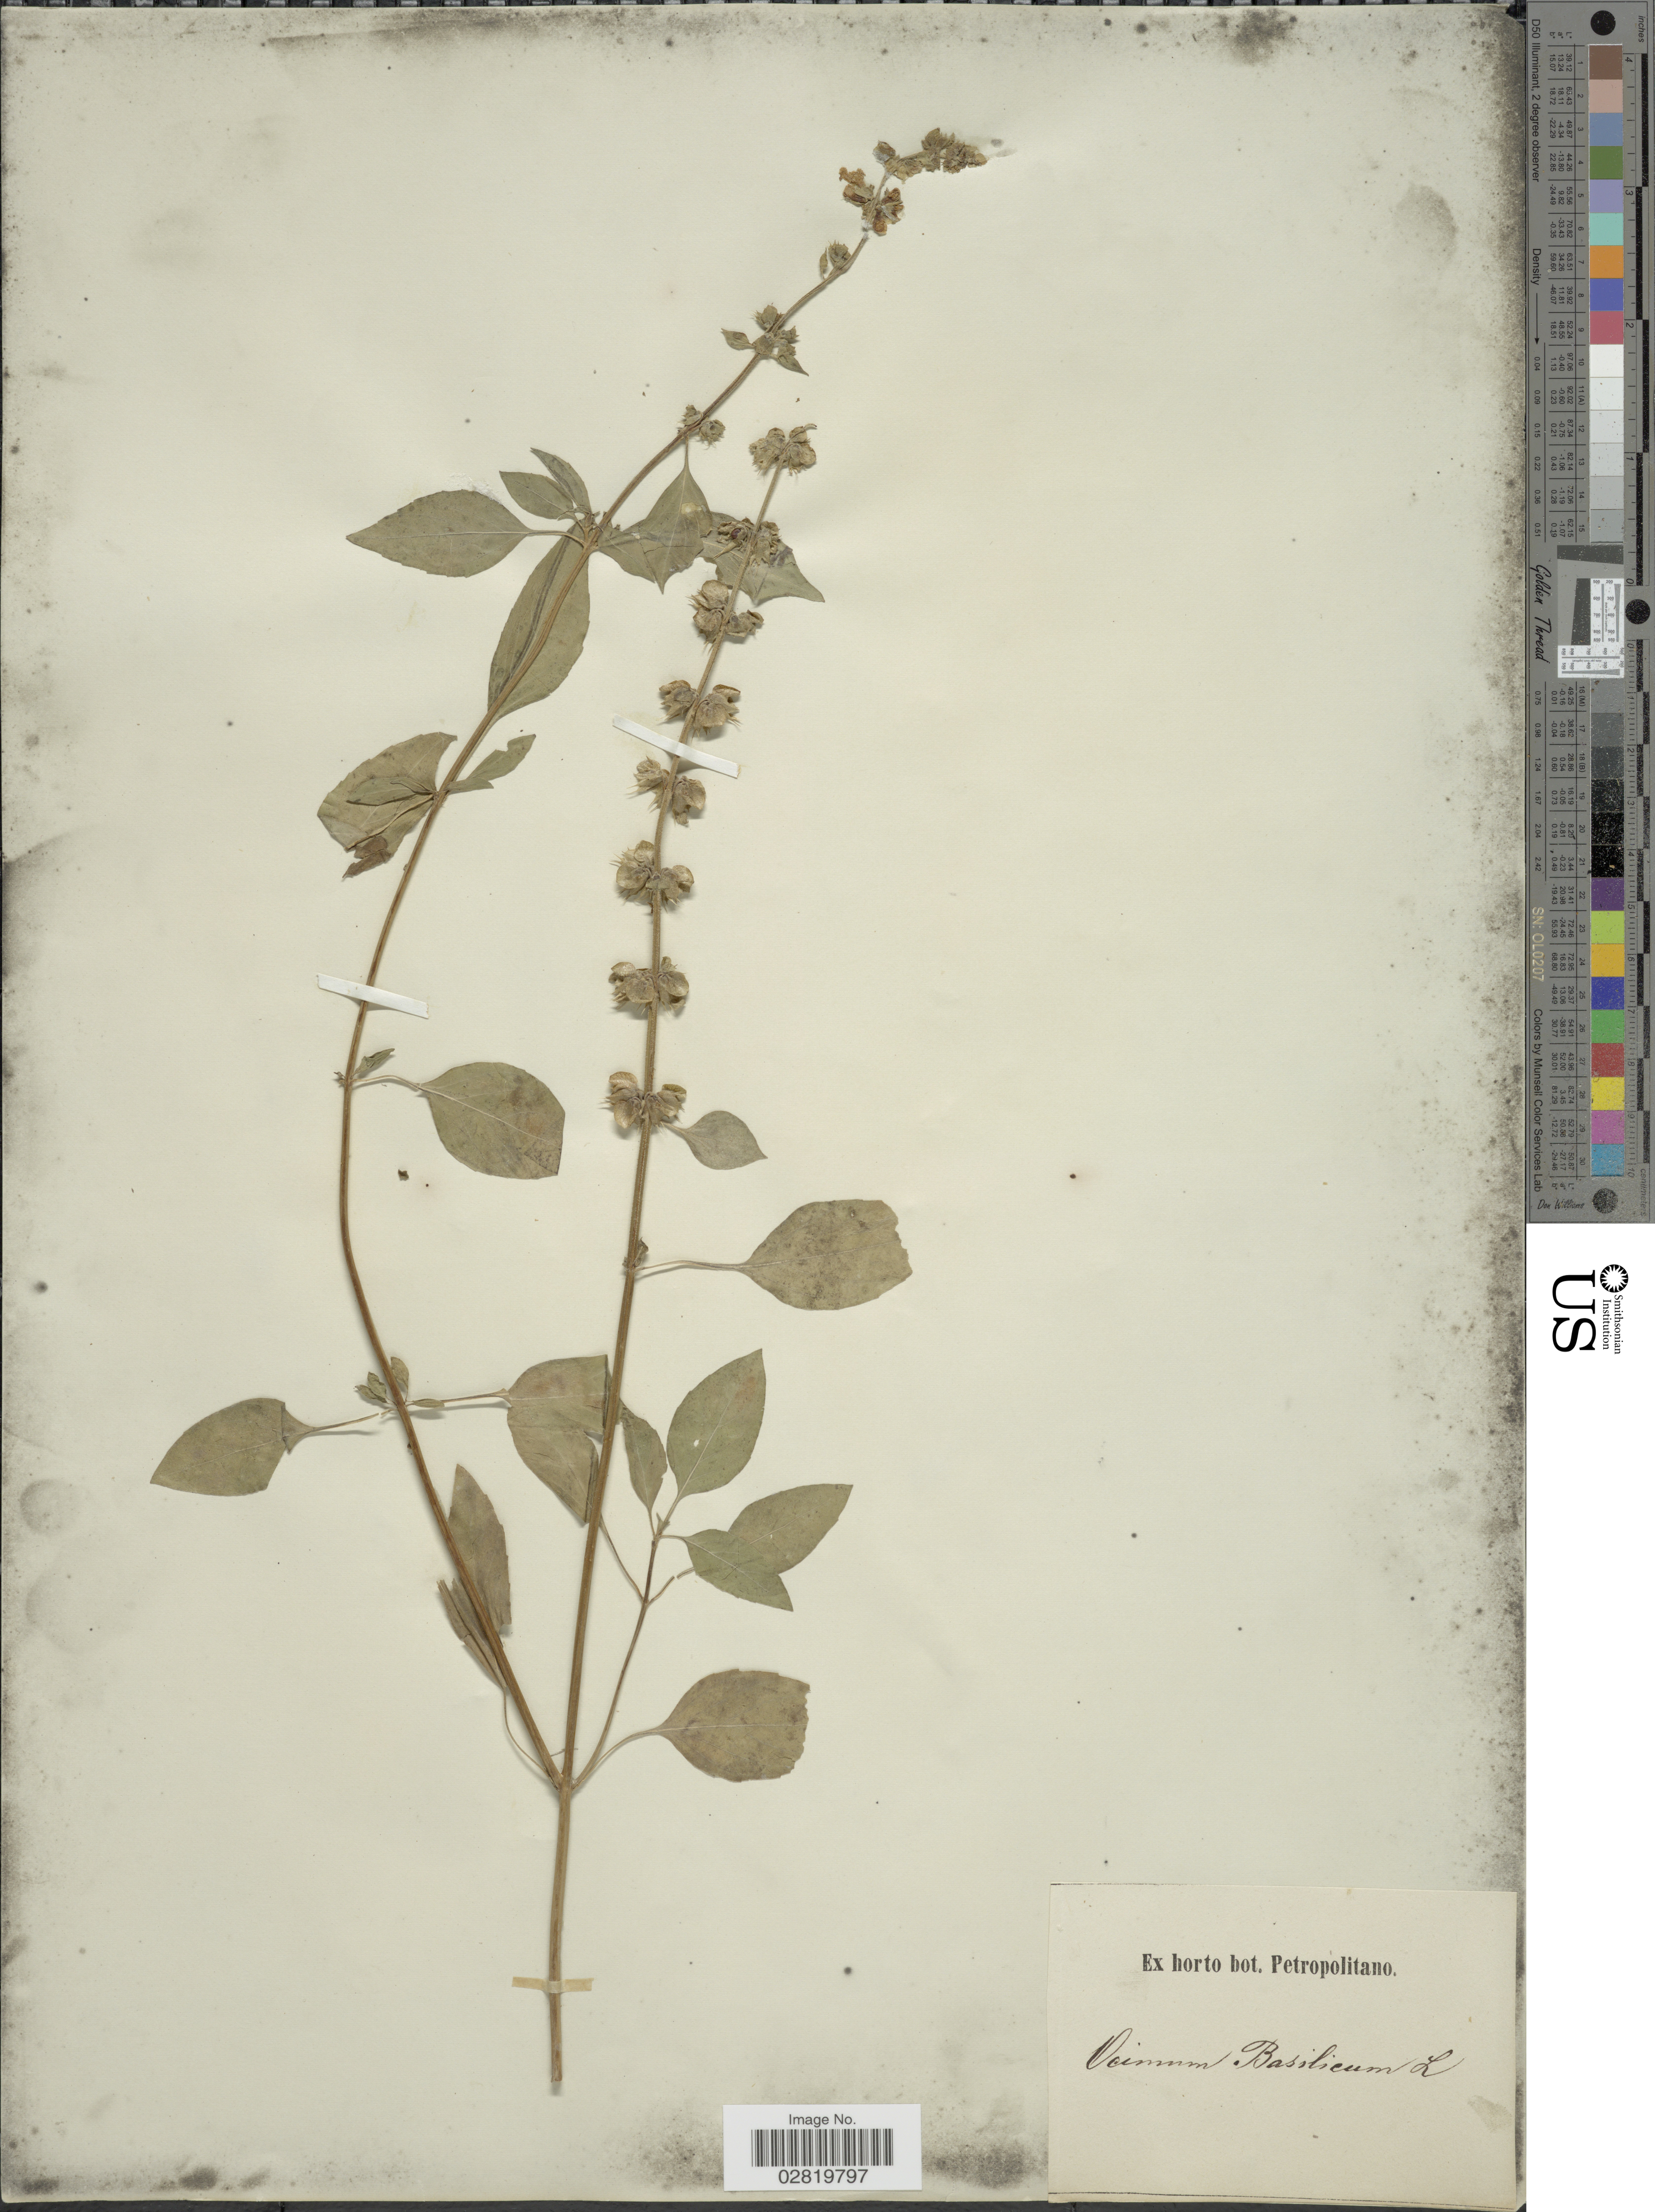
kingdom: Plantae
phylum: Tracheophyta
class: Magnoliopsida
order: Lamiales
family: Lamiaceae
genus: Ocimum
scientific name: Ocimum basilicum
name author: L.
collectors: ex Horto Bot. Petropolitano